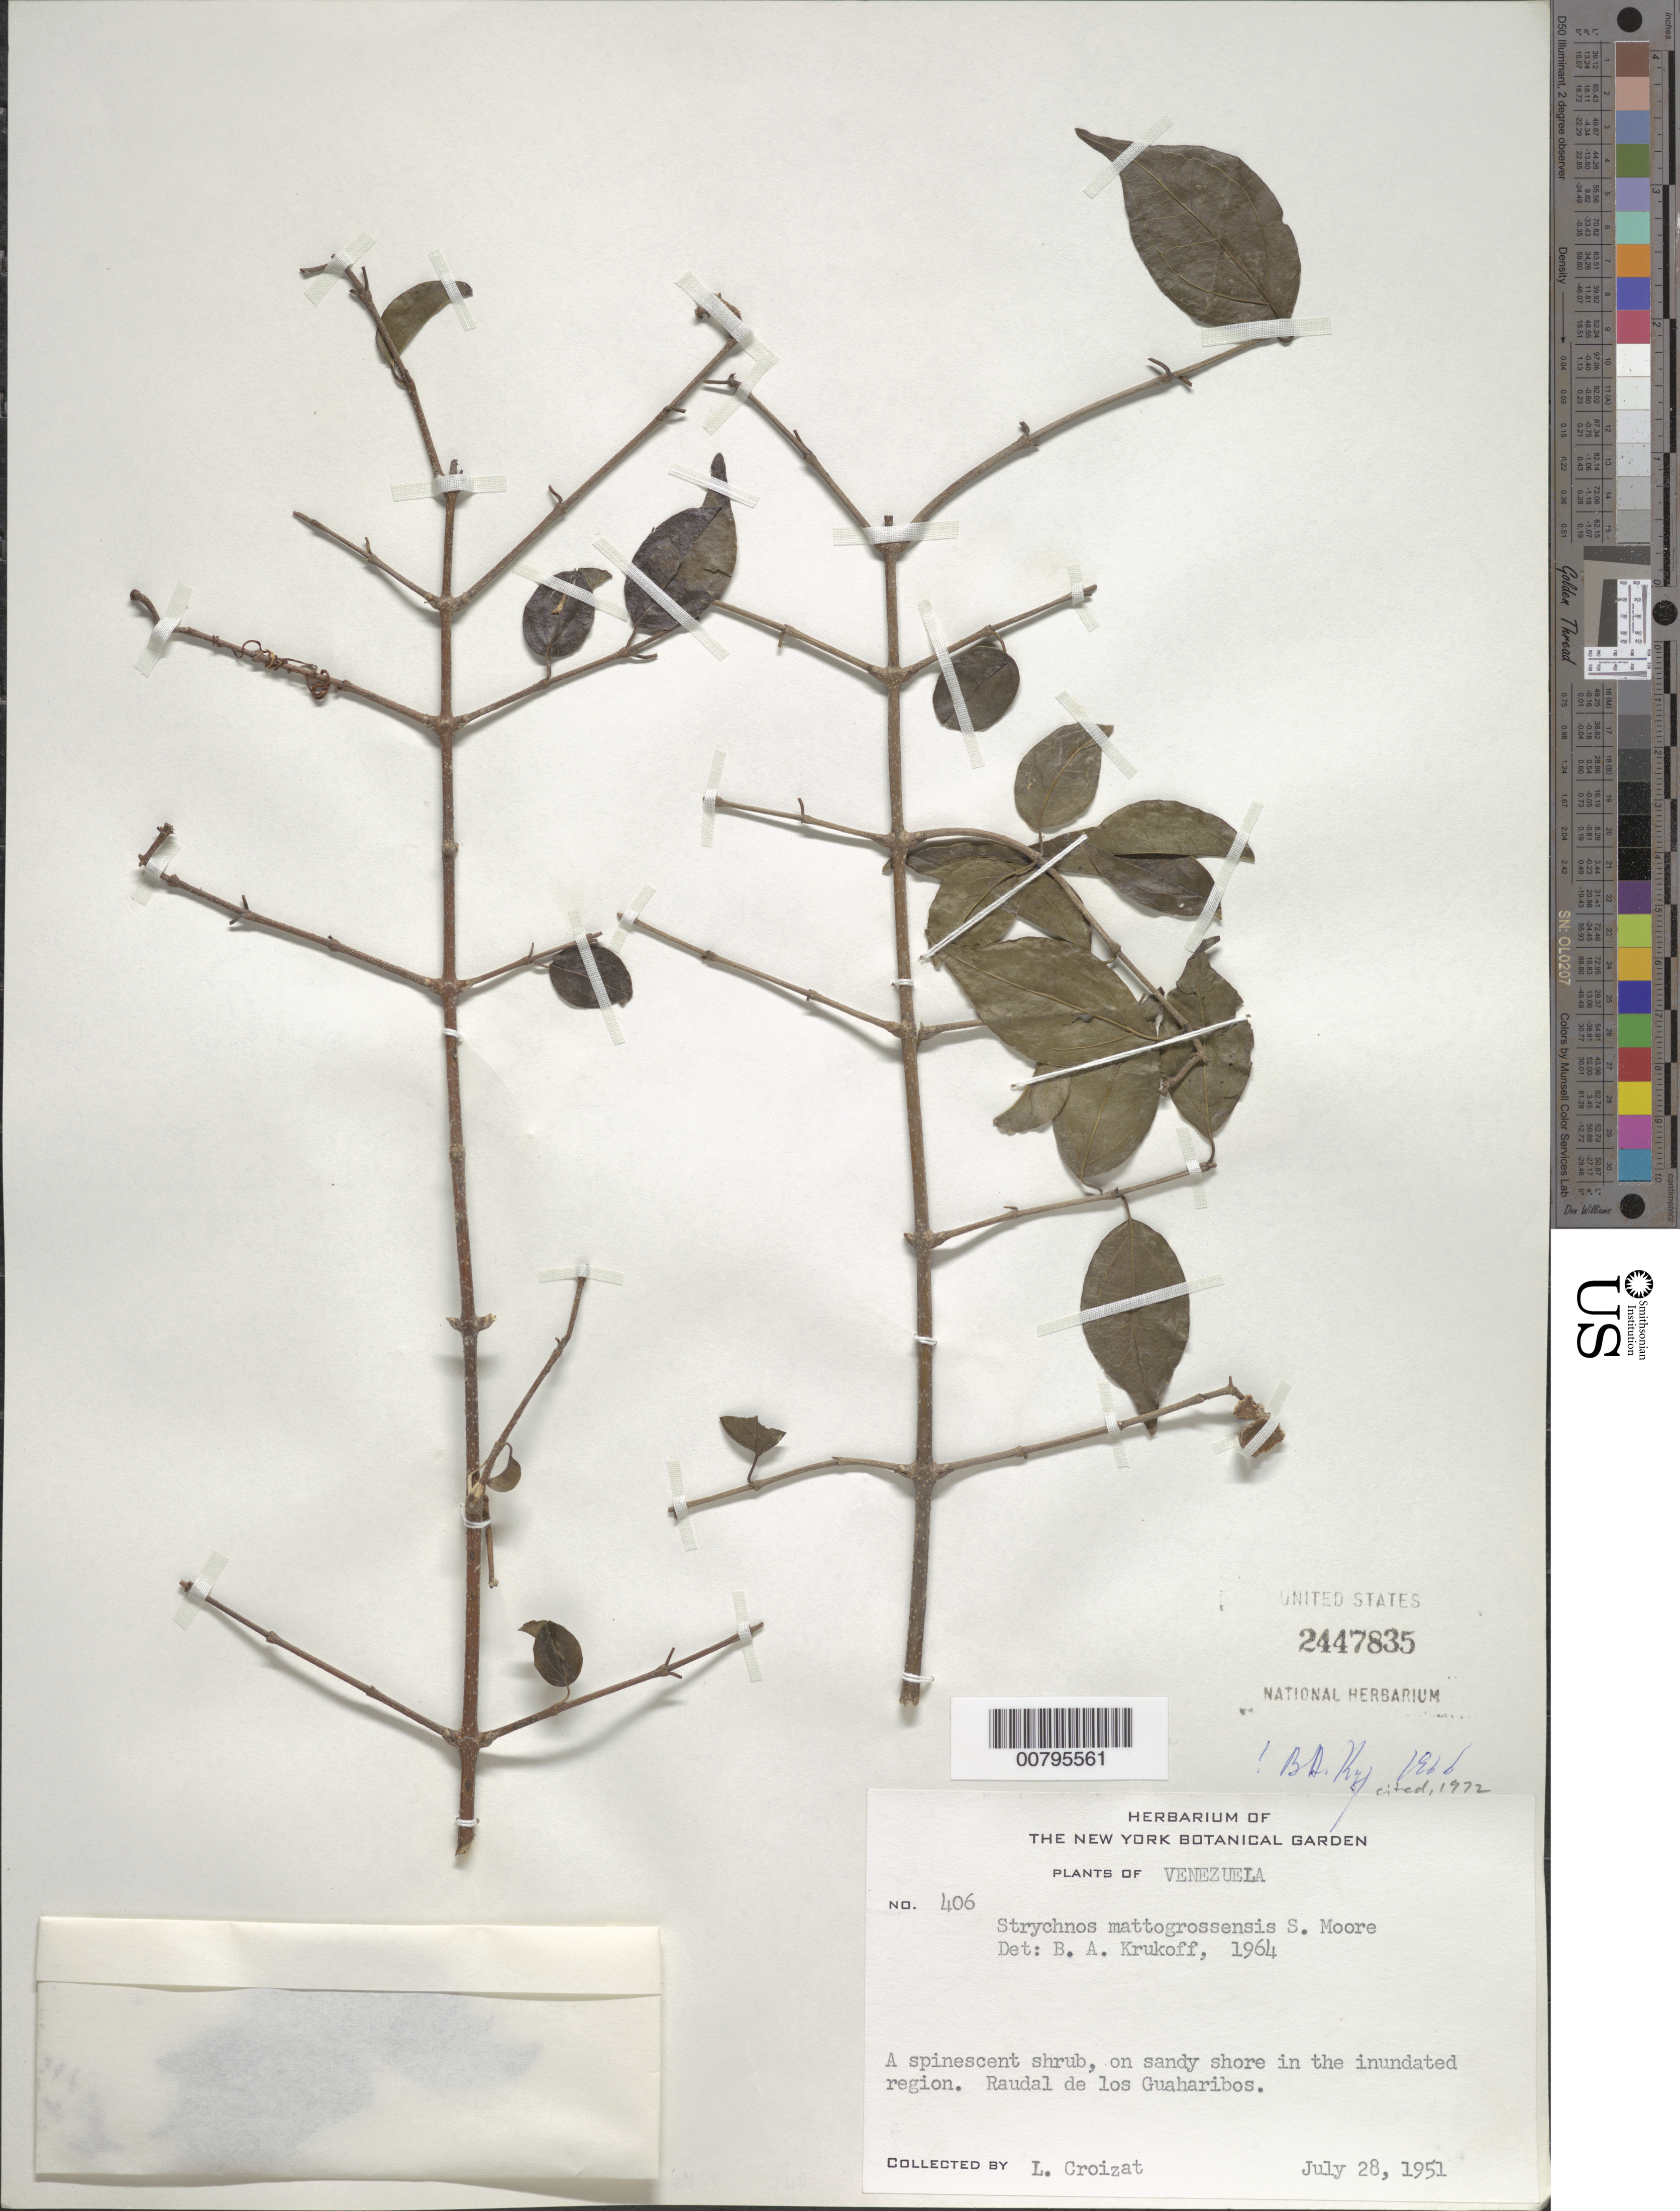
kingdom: Plantae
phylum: Tracheophyta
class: Magnoliopsida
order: Gentianales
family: Loganiaceae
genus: Strychnos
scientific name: Strychnos mattogrossensis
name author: S. Moore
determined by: Krukoff, B. A.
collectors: L. C. M. Croizat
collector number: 406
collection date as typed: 28-Jul-51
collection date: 1951-07-28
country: Venezuela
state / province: Amazonas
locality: Mt. Rimbaud, Raudal de los Guaharibos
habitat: Sandy shore in the inundated region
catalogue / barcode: US 2447835